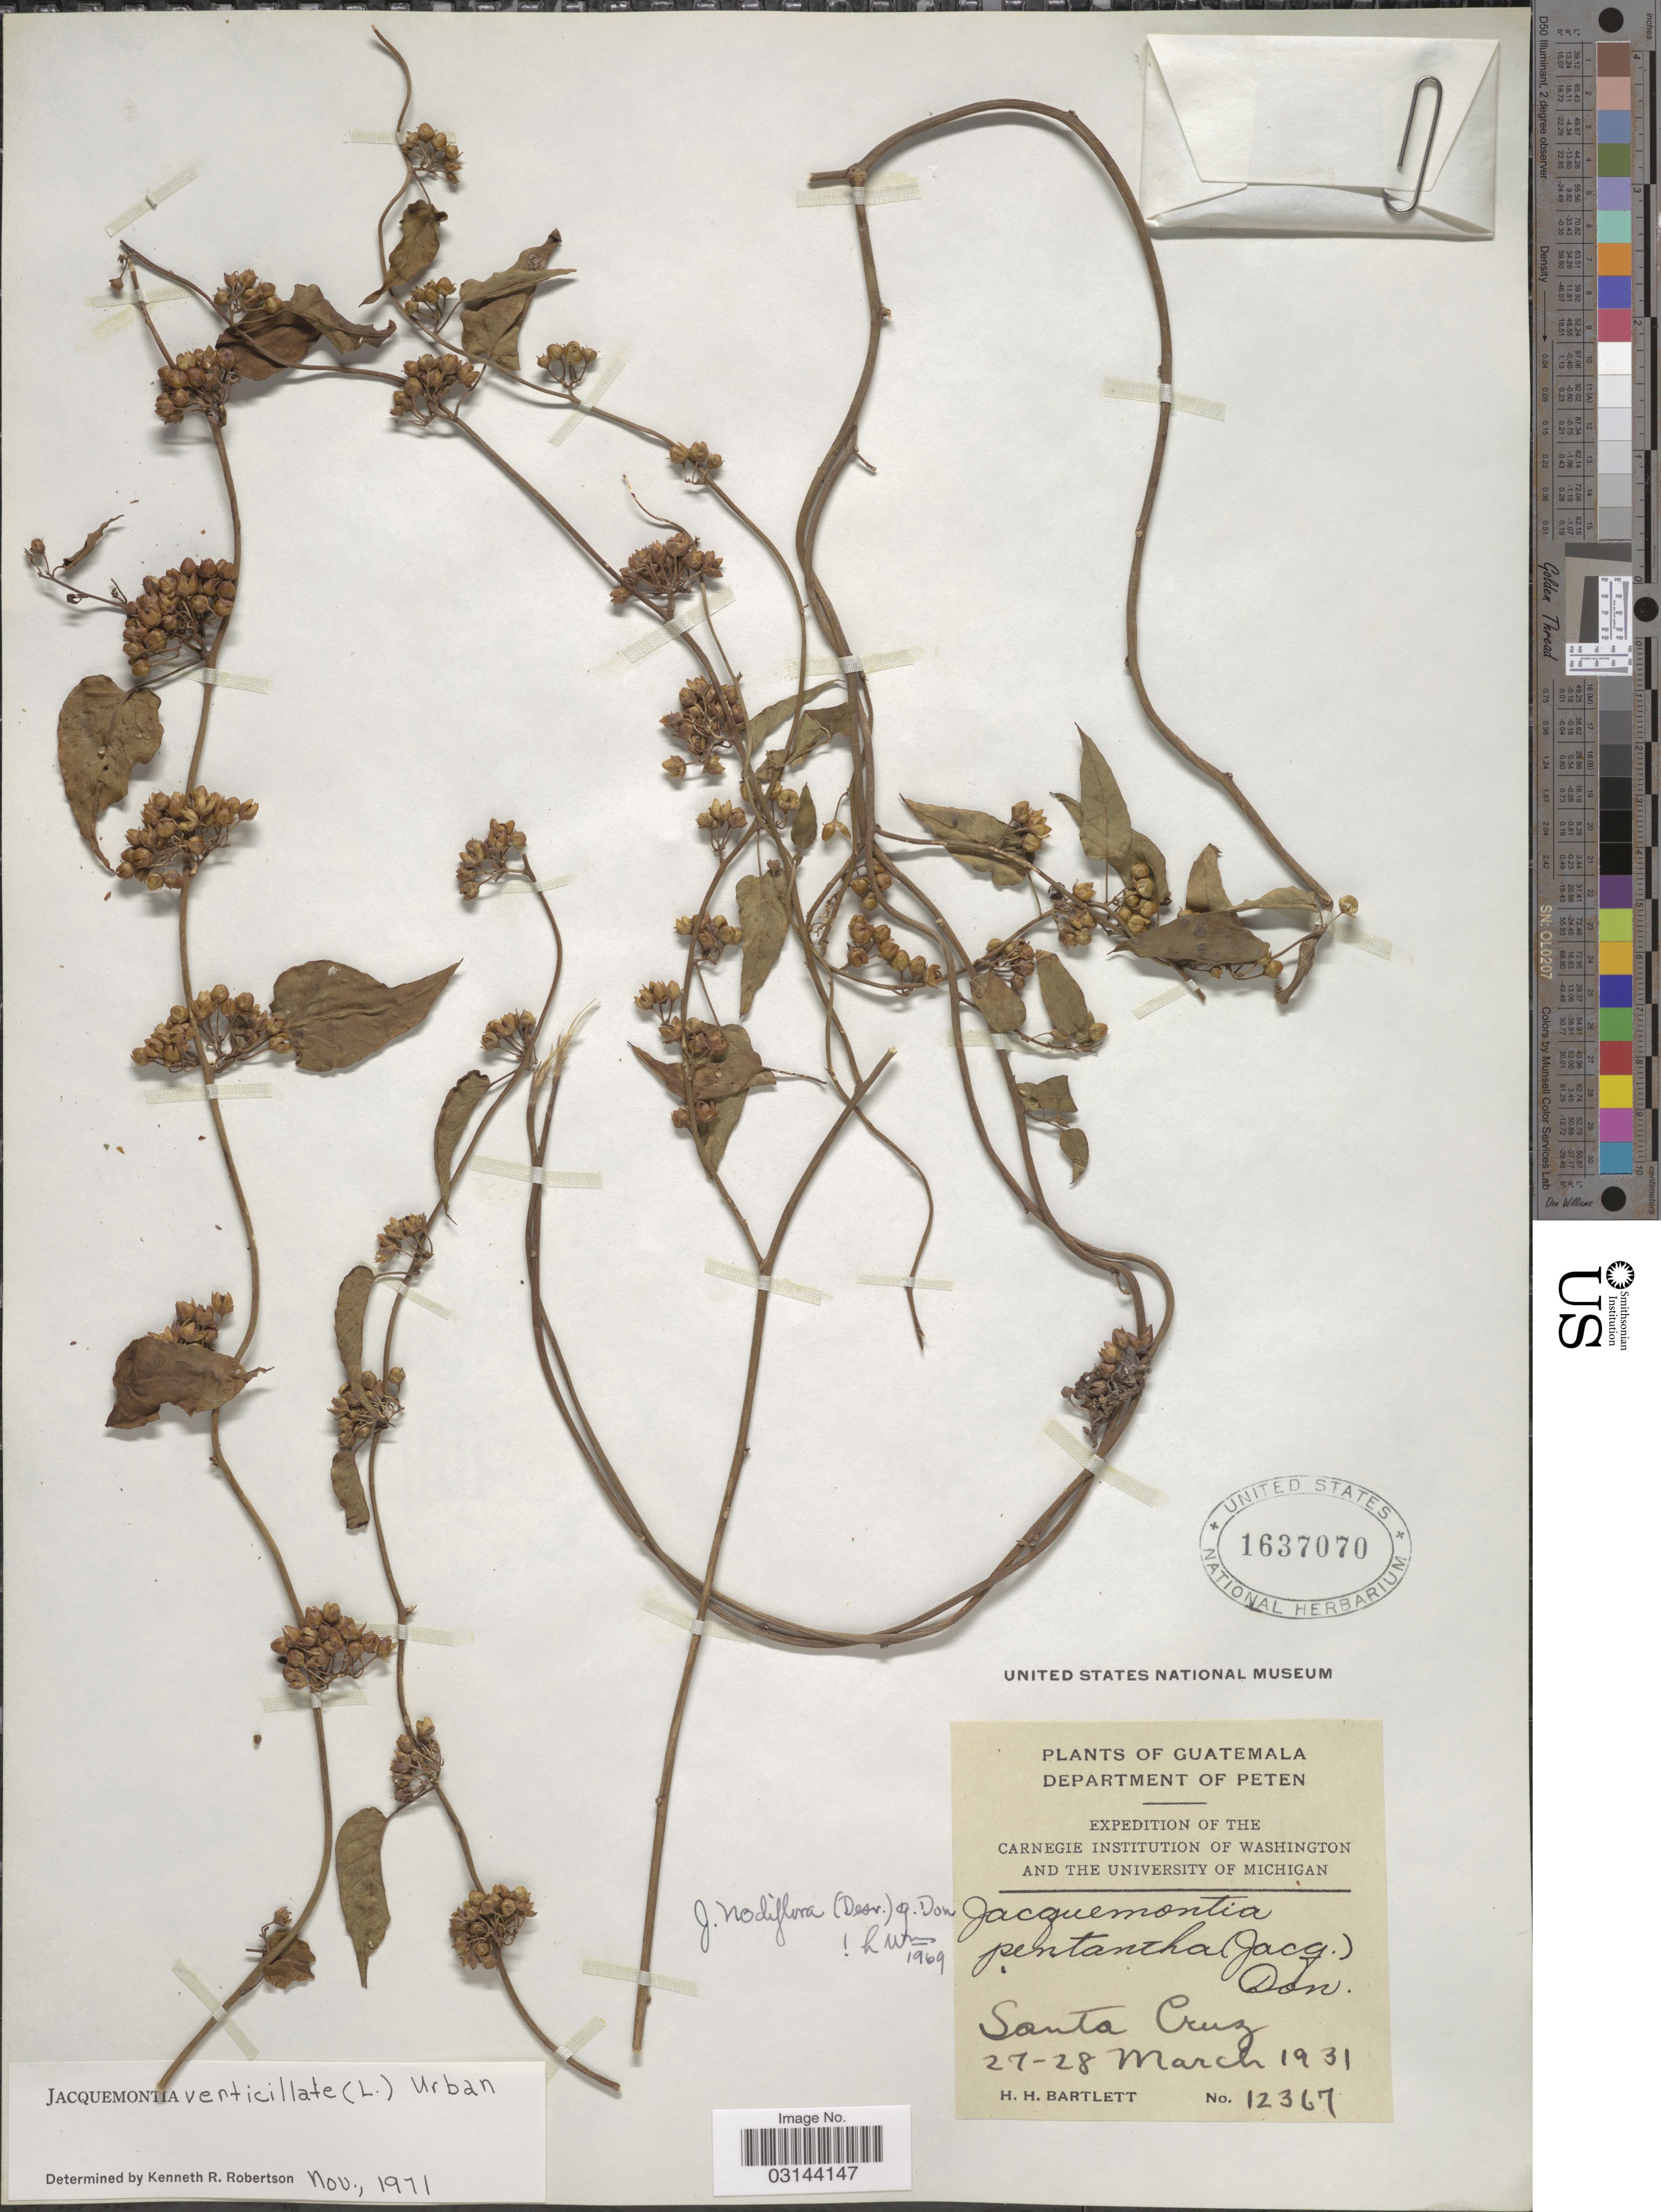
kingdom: Plantae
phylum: Tracheophyta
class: Magnoliopsida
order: Solanales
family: Convolvulaceae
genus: Jacquemontia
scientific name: Jacquemontia verticillata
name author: (L.) Urb.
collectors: H. H. Bartlett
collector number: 12367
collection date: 1931-03-27/1931-03-28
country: Guatemala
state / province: El Petén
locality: Department of Peten, Santa Cruz.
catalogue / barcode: US 1637070